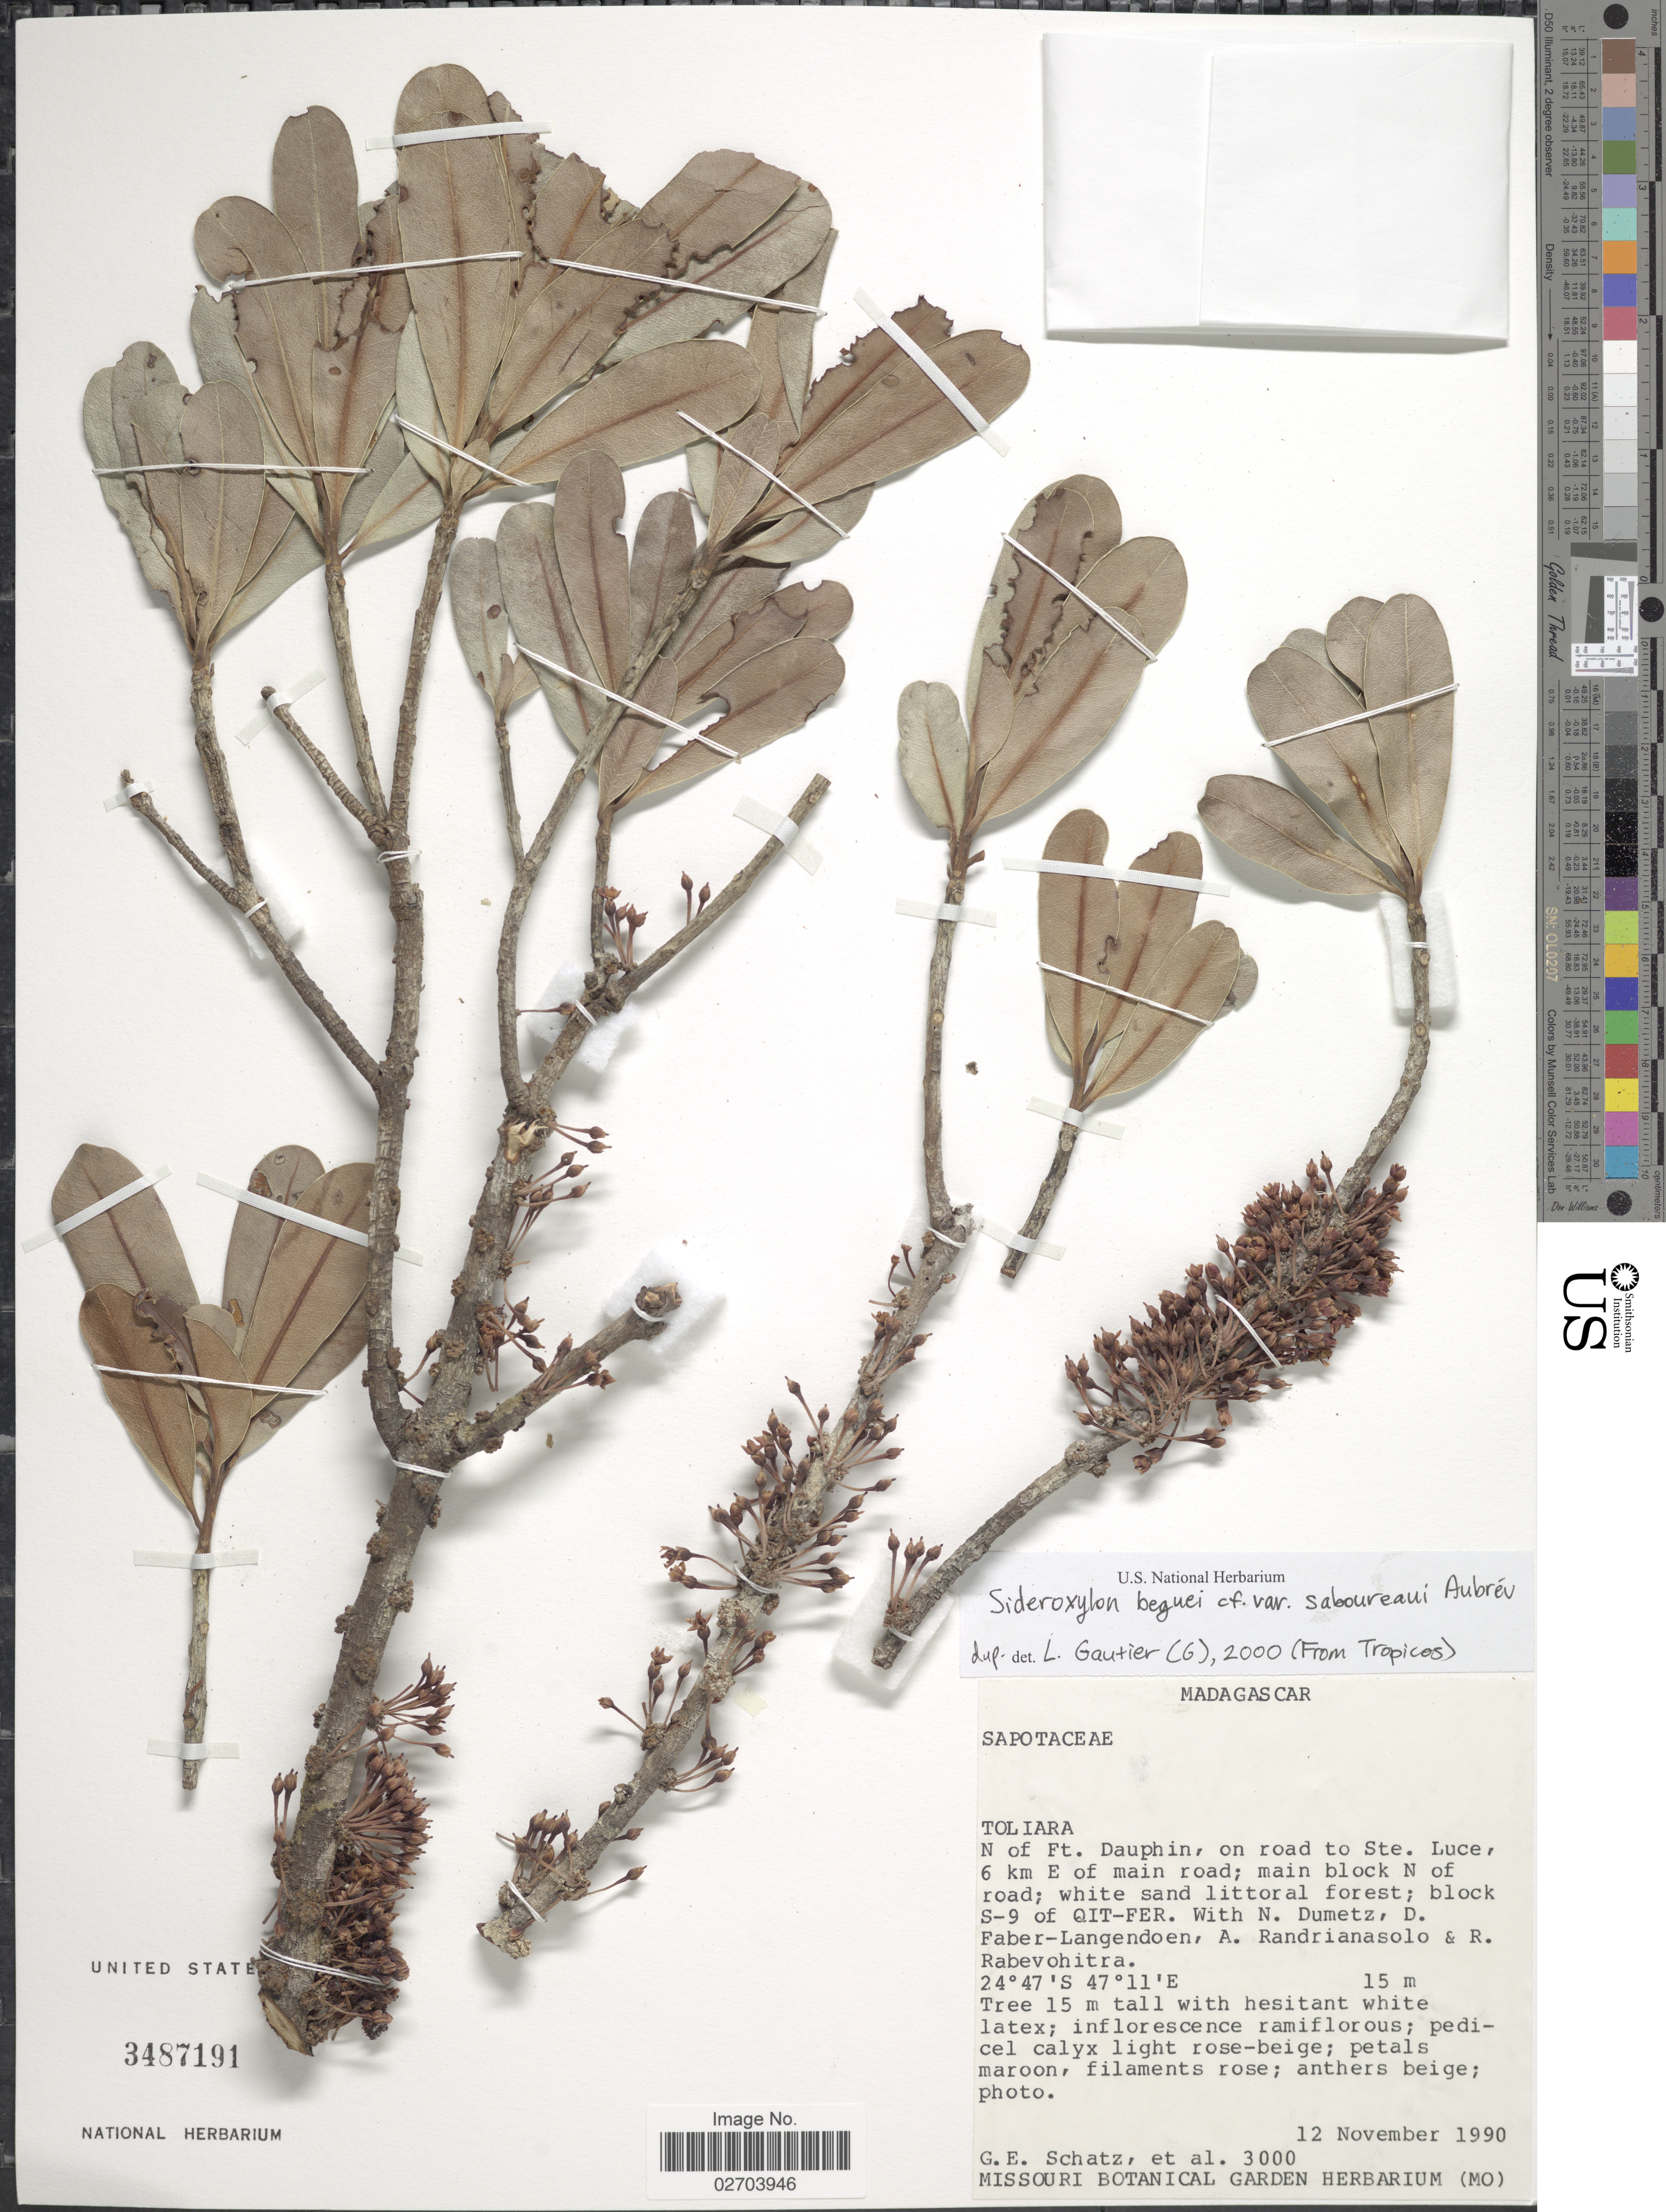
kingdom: Plantae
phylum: Tracheophyta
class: Magnoliopsida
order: Ericales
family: Sapotaceae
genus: Sideroxylon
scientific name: Sideroxylon beguei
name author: Capuron ex Aubrév.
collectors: G. Schatz, N. Dumetz, D. Faber-Langendoen, A. Randrianasolo & R. Rabevohitra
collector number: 3000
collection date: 1990-11-12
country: Madagascar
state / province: Anosy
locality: N of Ft. Dauphin, on road to Ste. Luce, 6 km E of main road; main block N of road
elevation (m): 15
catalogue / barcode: US 3487191